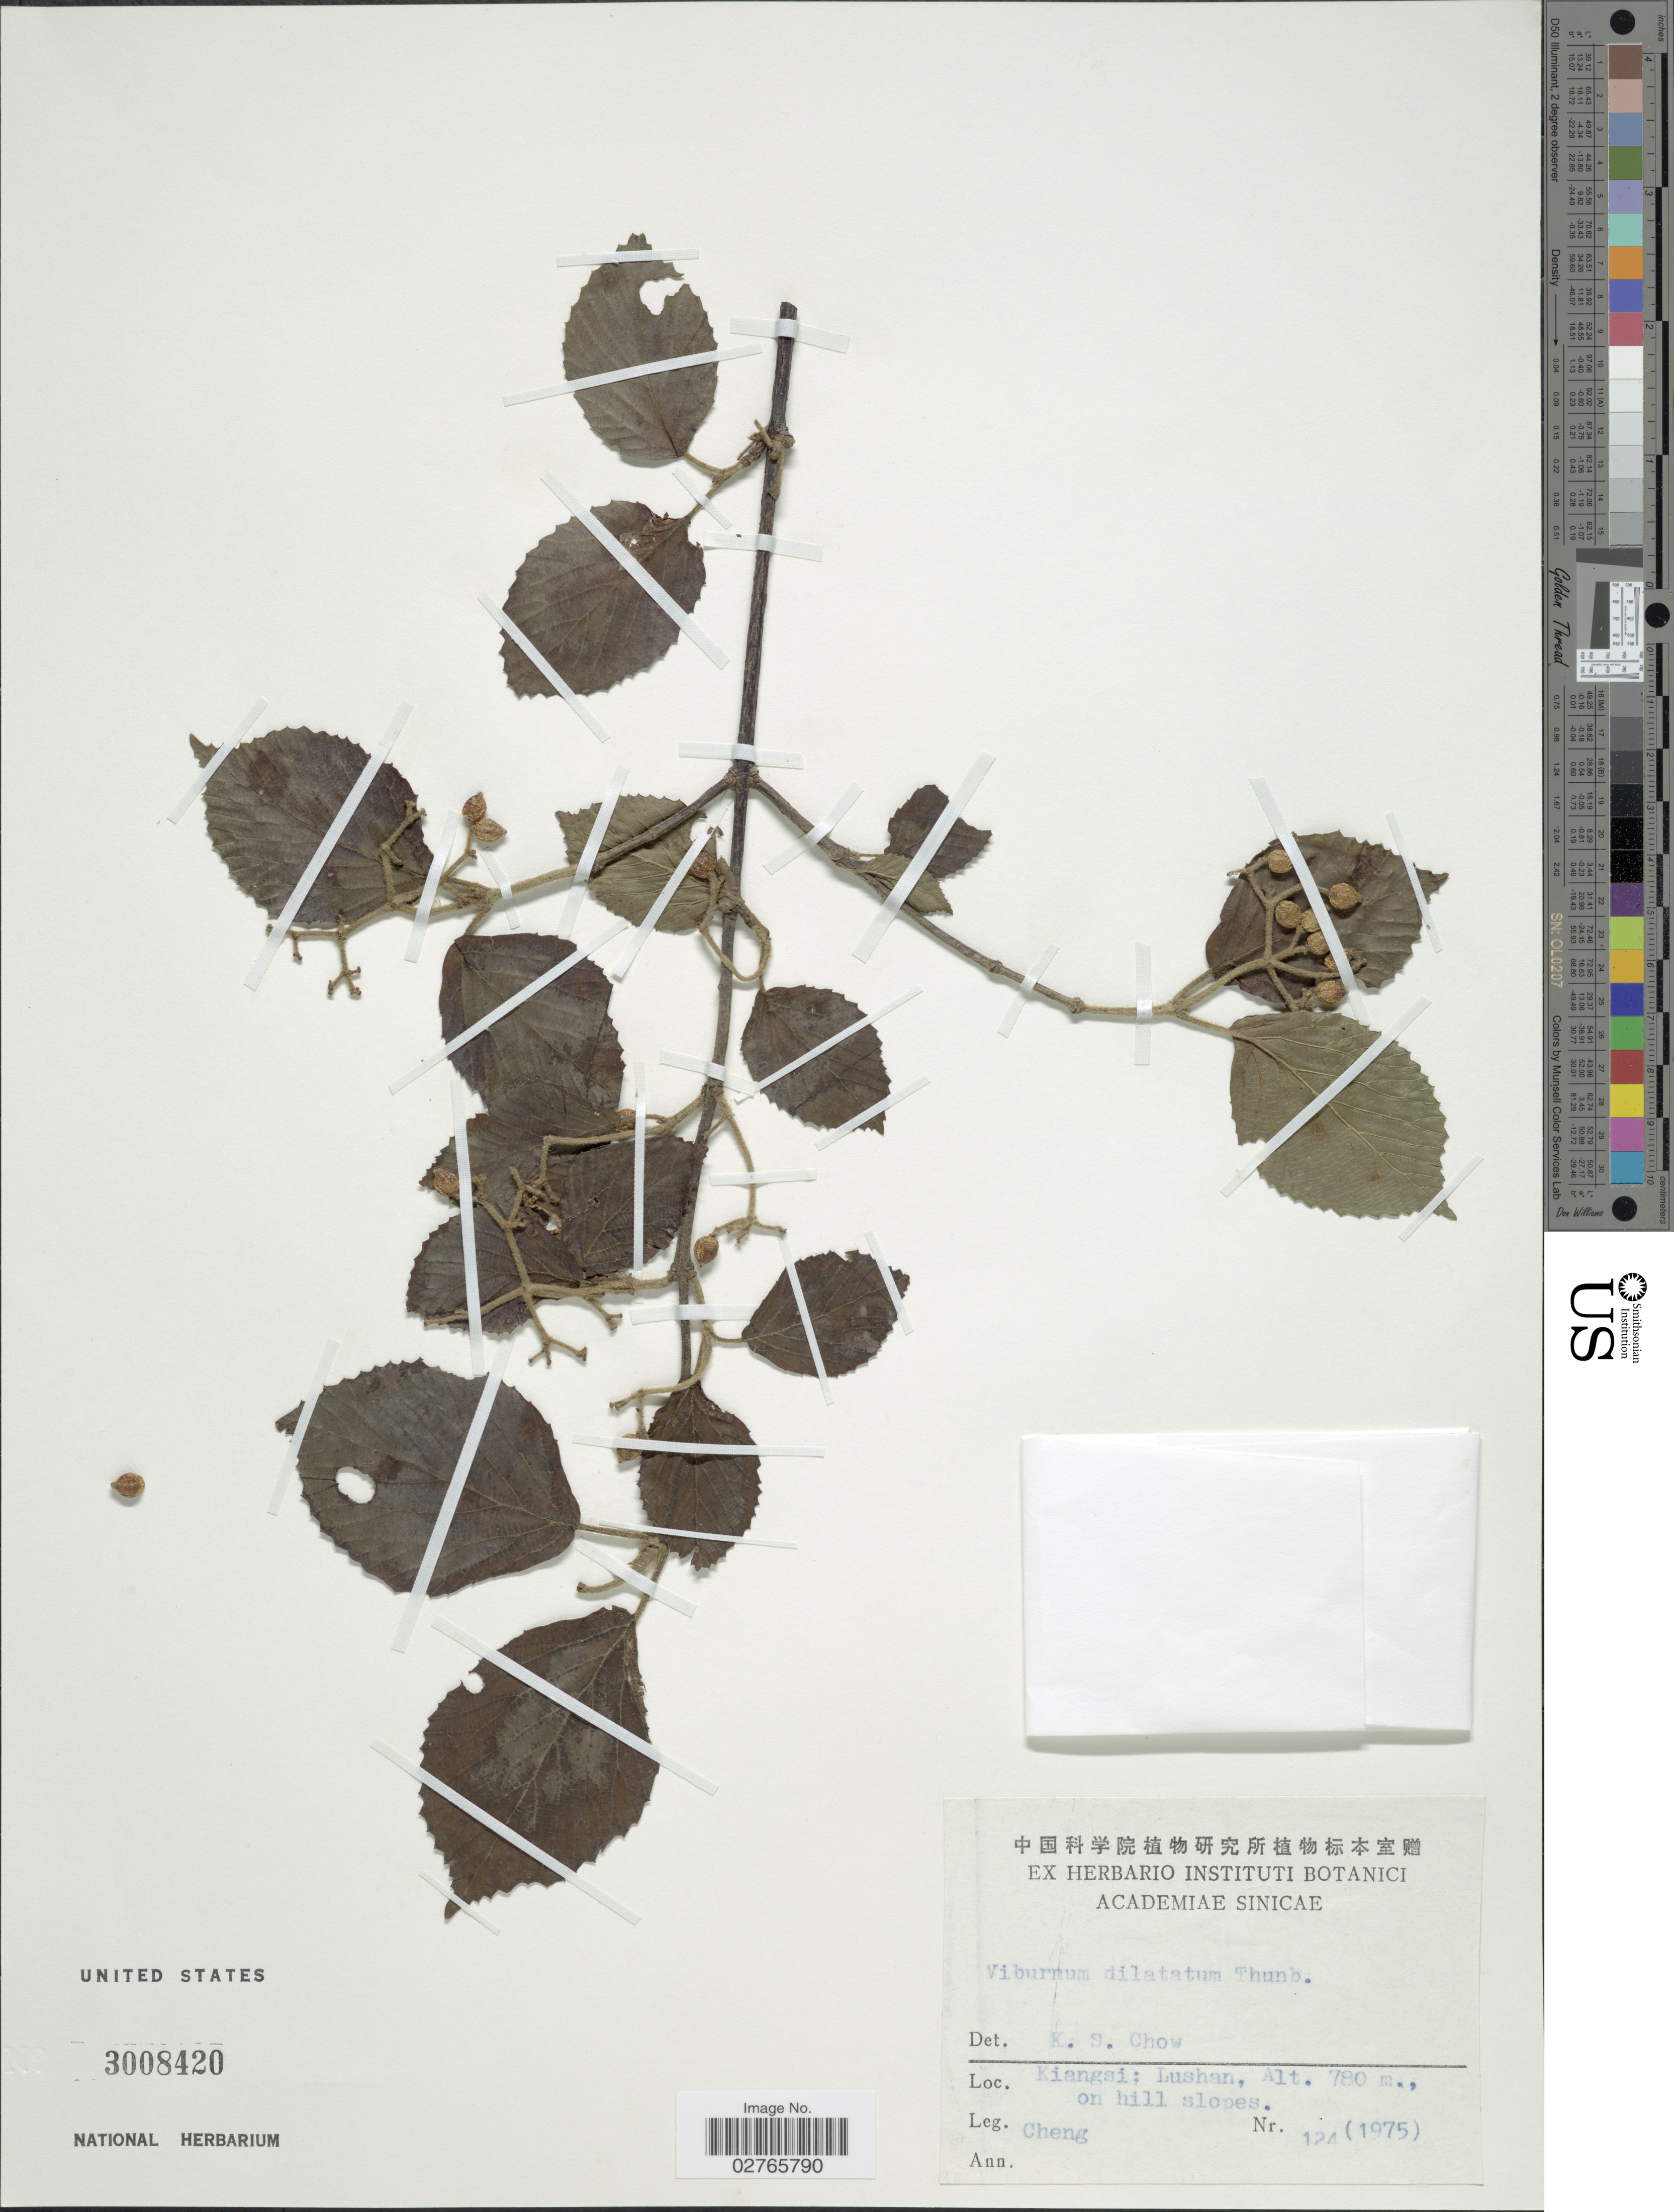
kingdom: Plantae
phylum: Tracheophyta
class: Magnoliopsida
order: Dipsacales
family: Viburnaceae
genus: Viburnum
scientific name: Viburnum dilatatum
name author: Thunb.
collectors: -. Cheng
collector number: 124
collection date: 1975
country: China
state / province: Jiangxi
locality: Kiangsi: Lushan, on hill slopes.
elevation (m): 780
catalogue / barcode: US 3008420